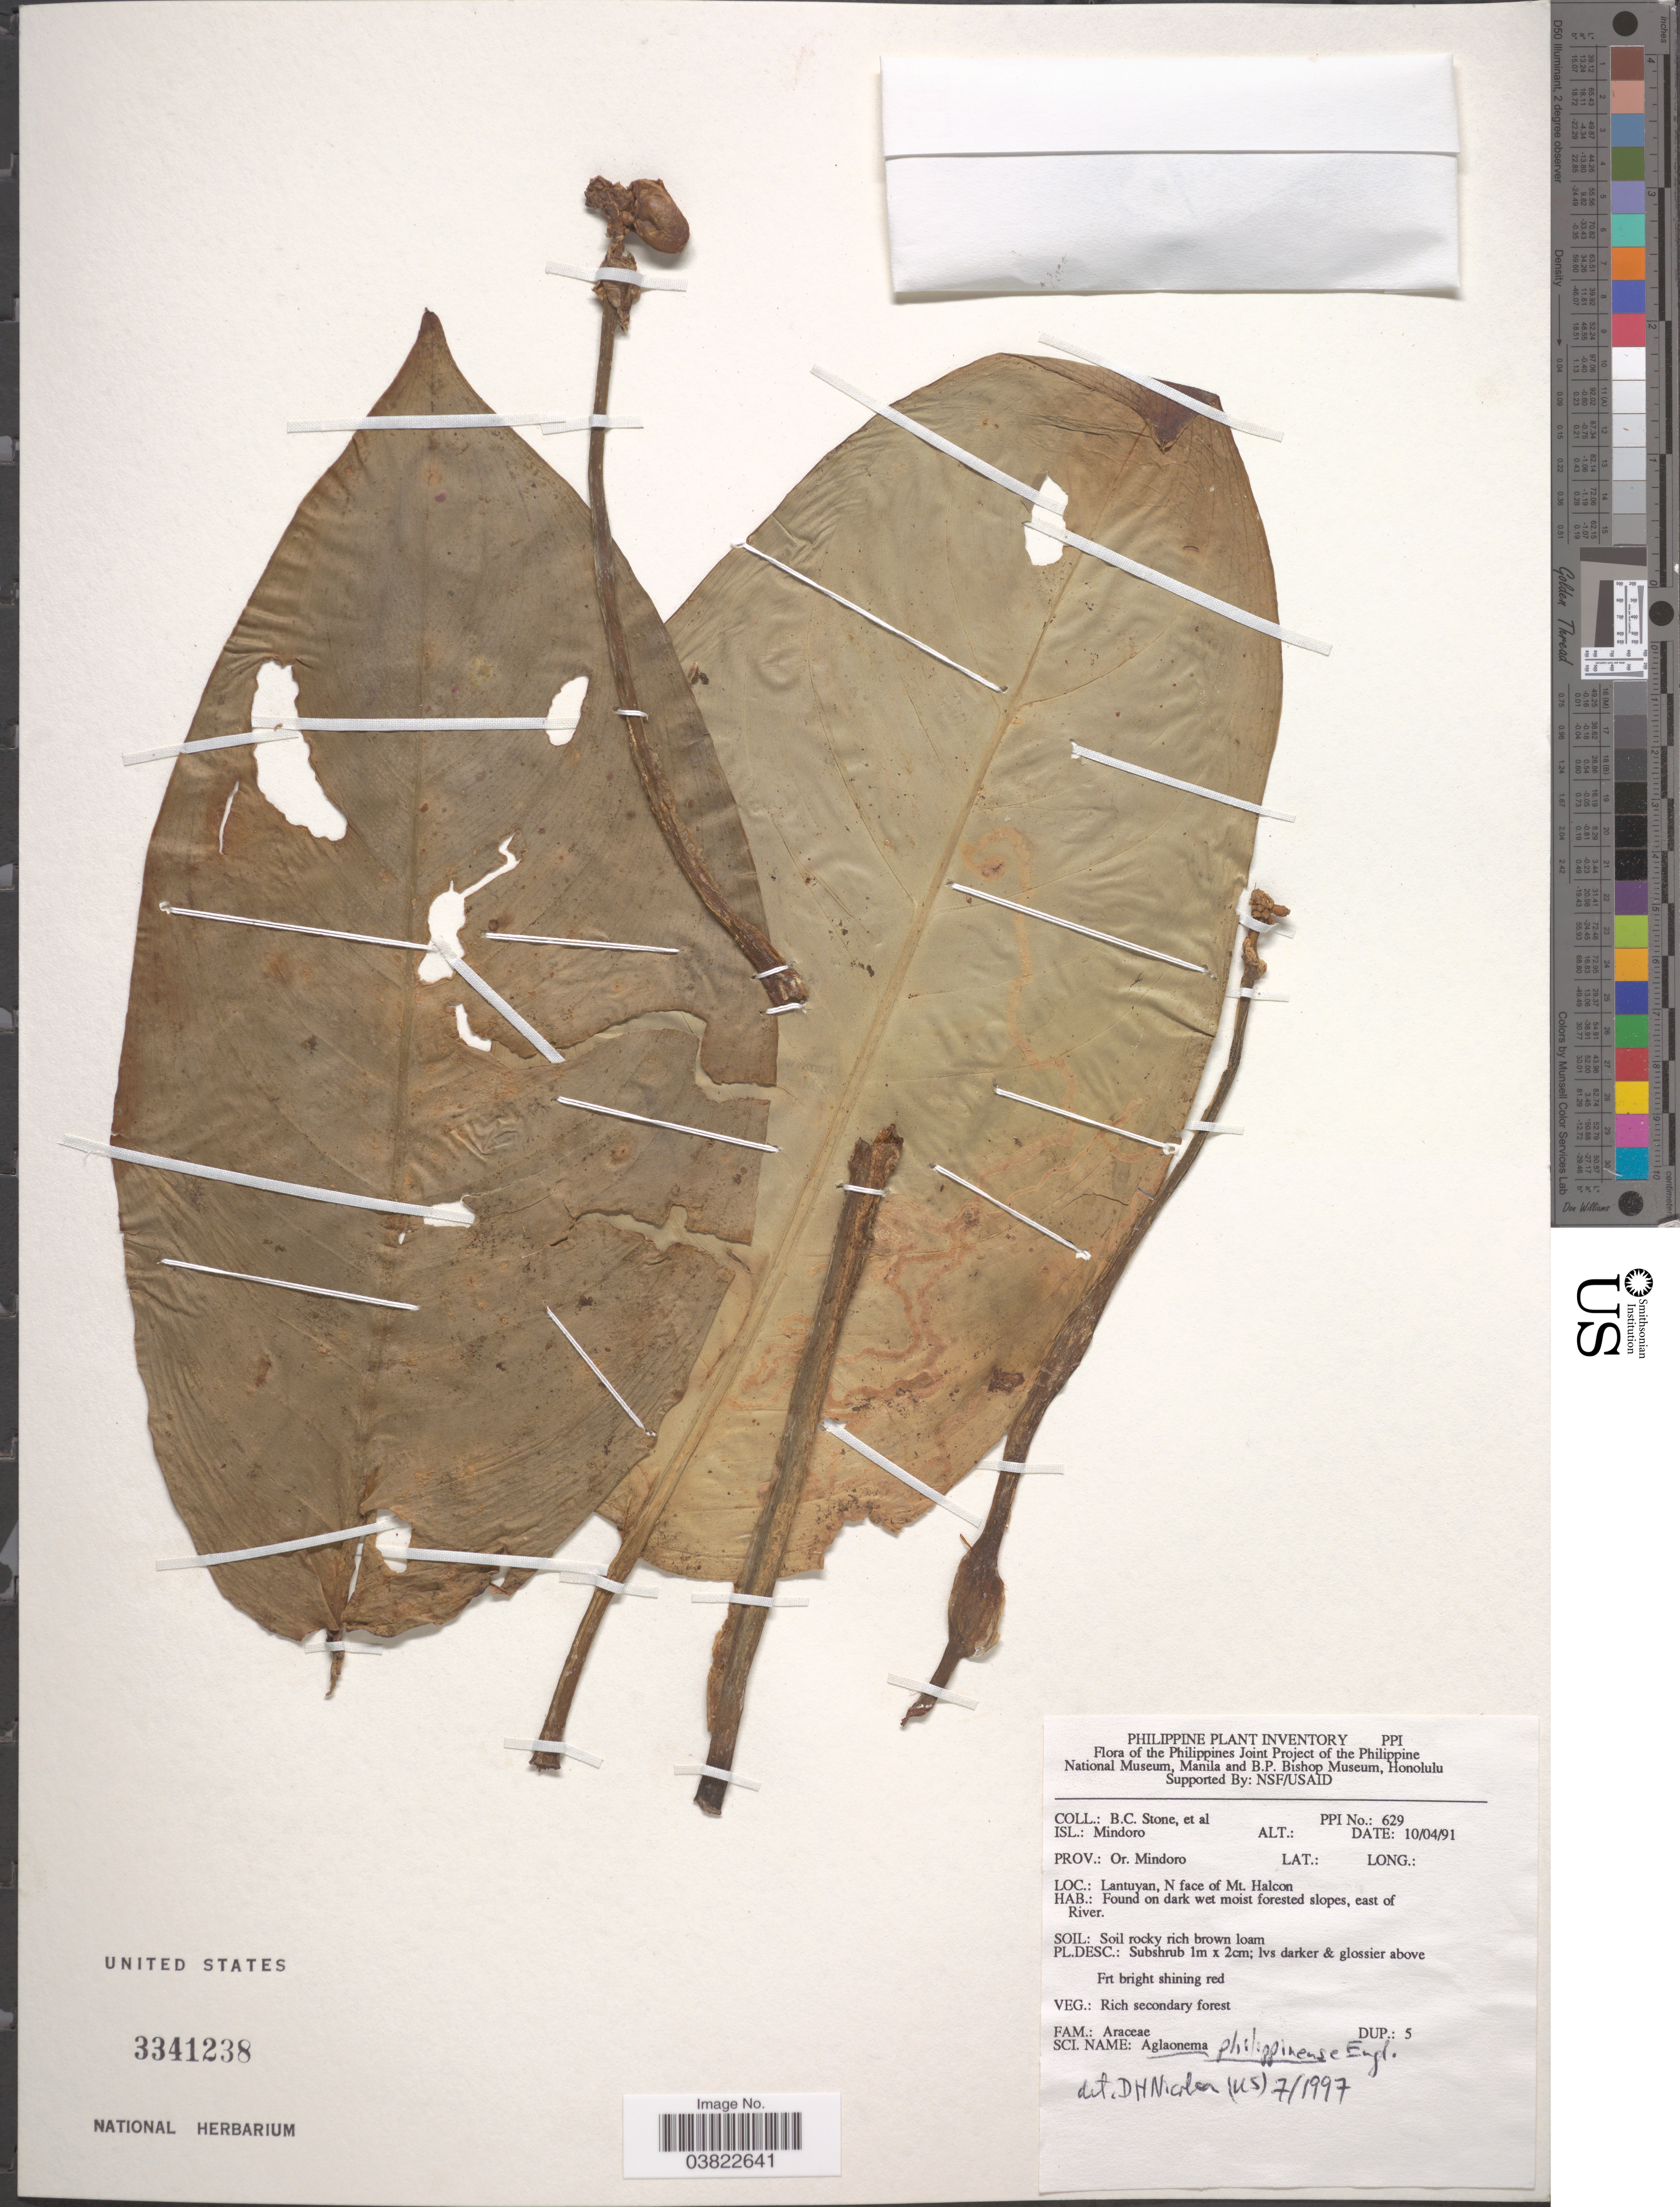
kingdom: Plantae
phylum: Tracheophyta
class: Liliopsida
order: Alismatales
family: Araceae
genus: Aglaonema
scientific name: Aglaonema philippinense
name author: Engl.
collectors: B. C. Stone & et al.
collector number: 629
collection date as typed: Transcribed d/m/y: 10/4/91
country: Philippines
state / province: Mimaropa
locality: Prov.: Or. Mindoro. Lantuyan, N face of Mt. Halcon. East of River.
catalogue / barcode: US 3341238